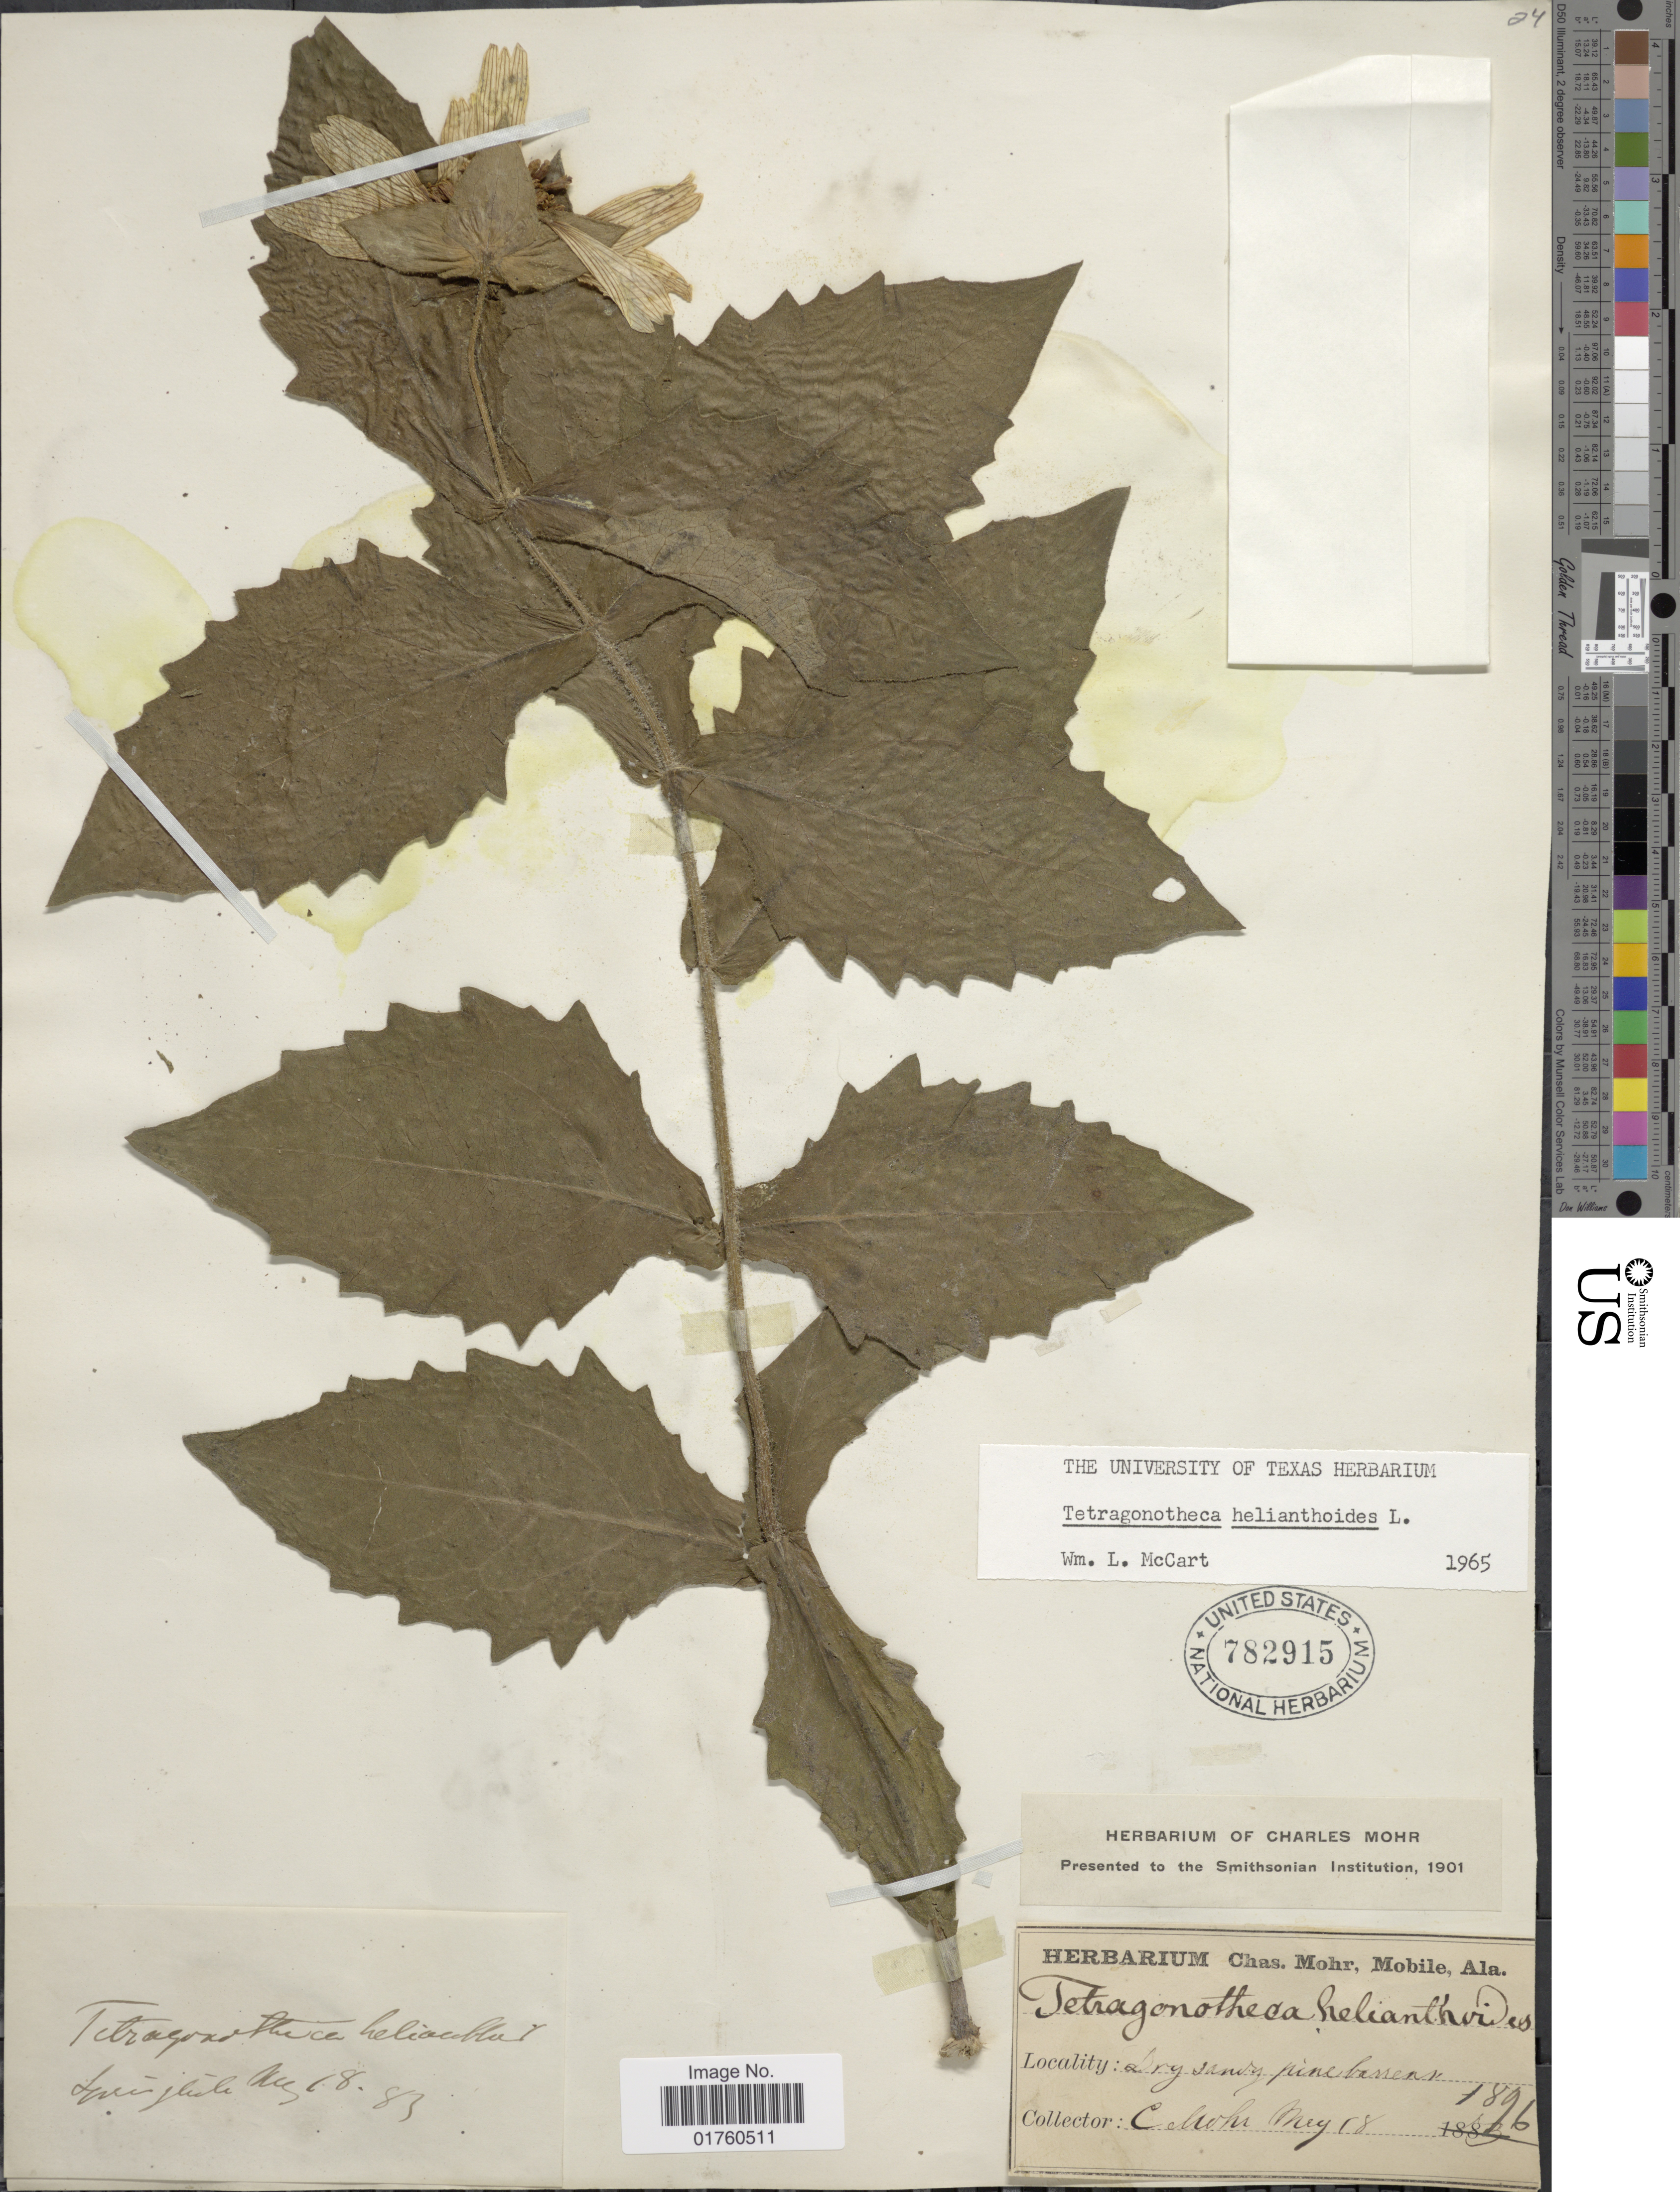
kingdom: Plantae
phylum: Tracheophyta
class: Magnoliopsida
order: Asterales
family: Asteraceae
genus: Tetragonotheca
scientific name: Tetragonotheca helianthoides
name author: L.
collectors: Mohr, C. T. (herbarium)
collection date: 1896-05-18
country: United States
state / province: Alabama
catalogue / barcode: US 782915